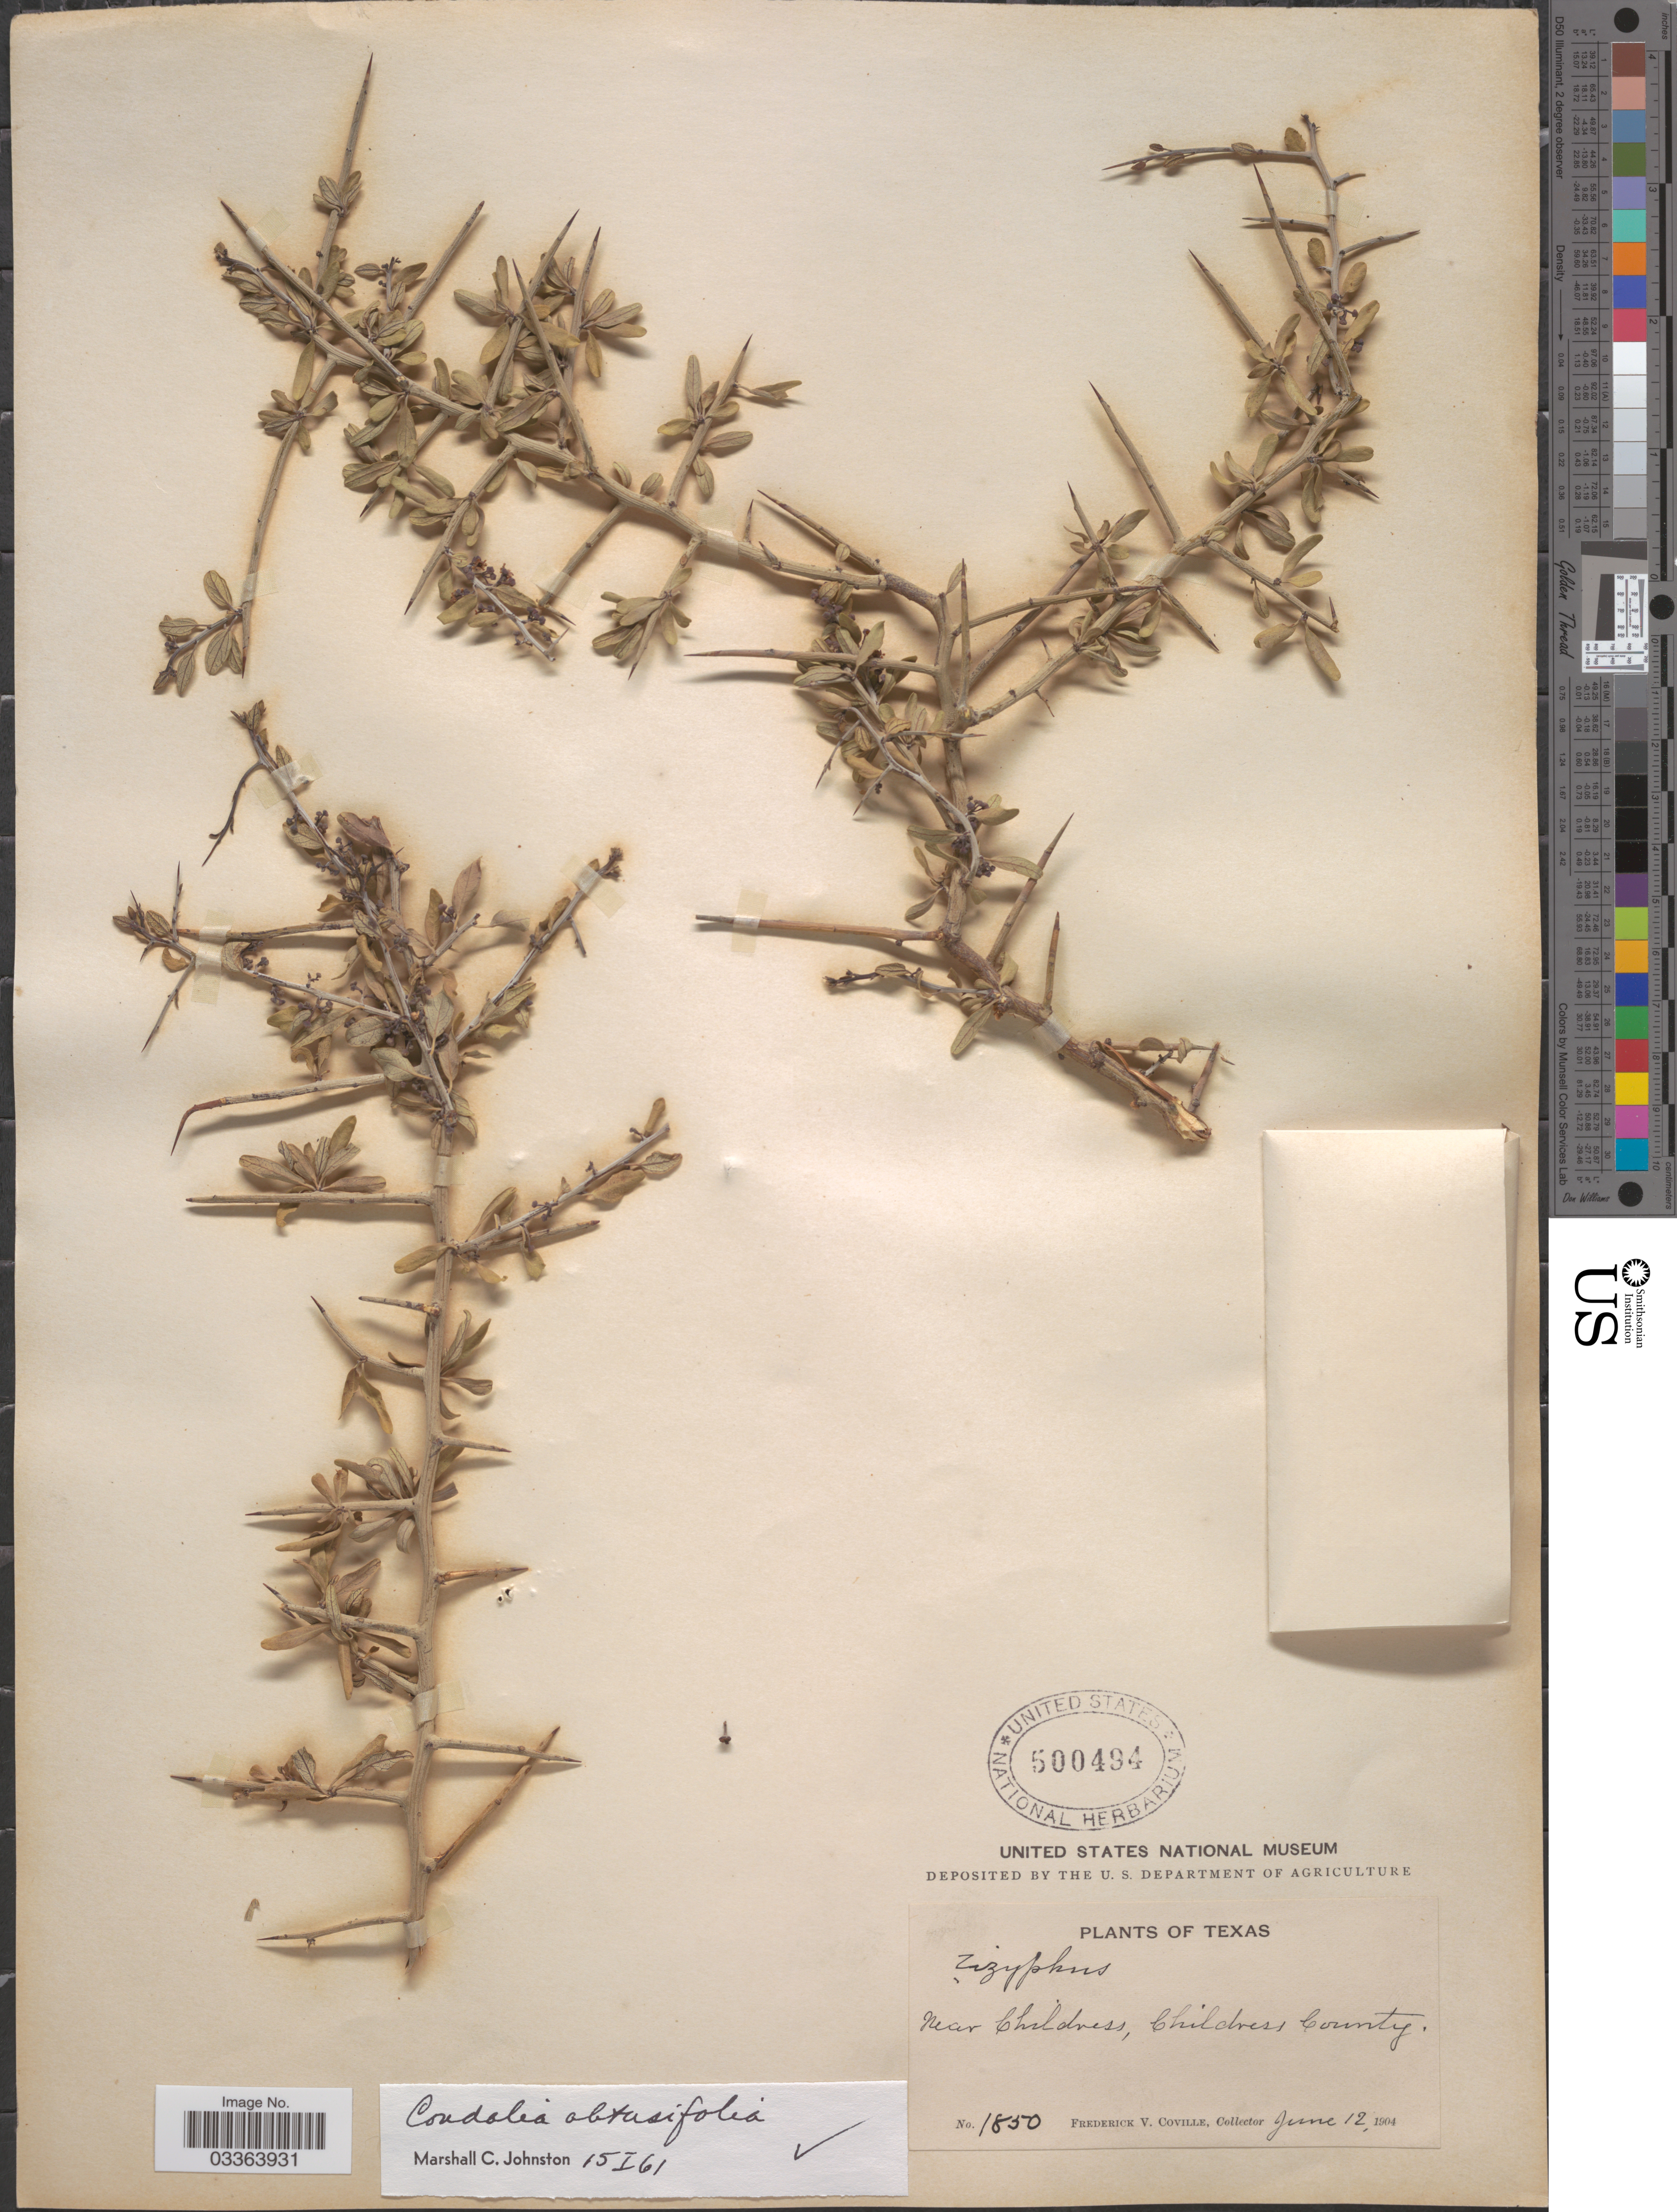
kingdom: Plantae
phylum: Tracheophyta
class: Magnoliopsida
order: Rosales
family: Rhamnaceae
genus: Sarcomphalus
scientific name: Sarcomphalus obtusifolius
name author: (Hook. ex Torr. & A. Gray) Hauenschild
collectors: F. V. Coville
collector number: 1850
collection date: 1904-06-12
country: United States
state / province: Texas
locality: Near Childress, Childress County.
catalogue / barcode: US 500494